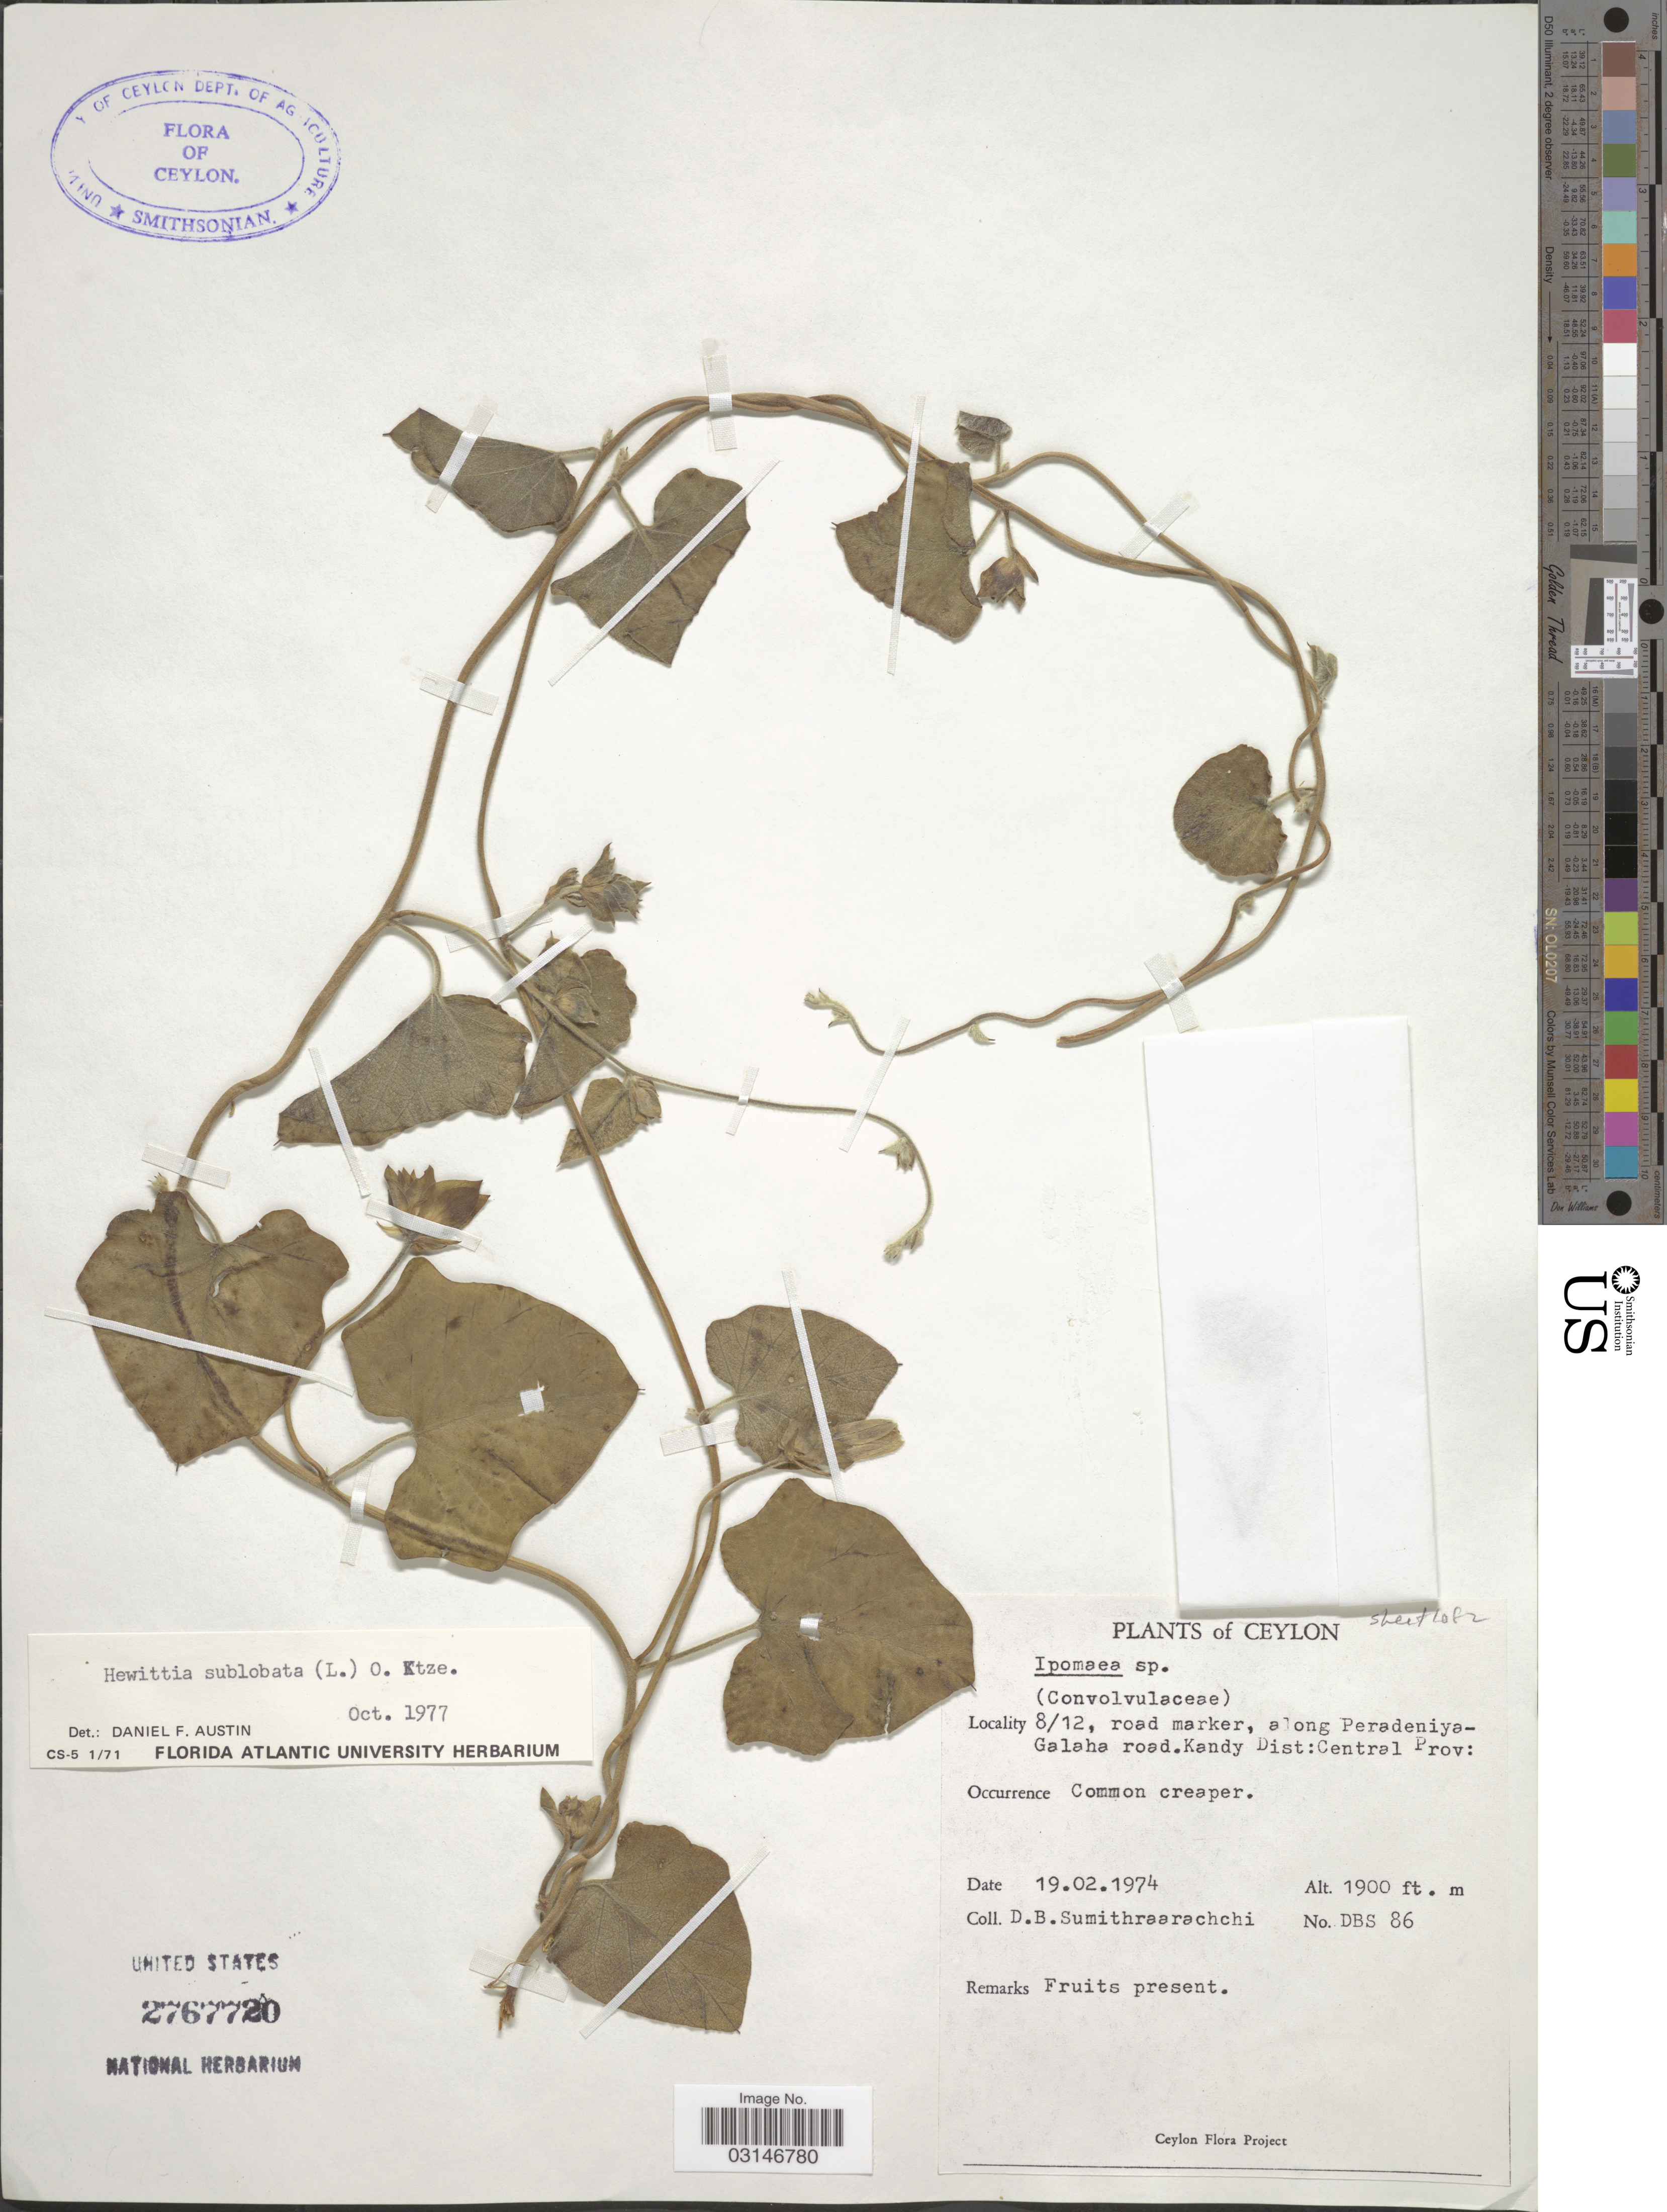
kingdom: Plantae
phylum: Tracheophyta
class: Magnoliopsida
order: Solanales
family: Convolvulaceae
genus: Hewittia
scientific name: Hewittia sublobata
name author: (L. f.) Kuntze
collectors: D. B. Sumithraarachchi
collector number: DBS86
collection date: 1974-02-19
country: Sri Lanka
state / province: Central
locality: Ceylon, 8/12, road marker, along Peradeniya-Galaha road. Kandy Dist: Central Prov.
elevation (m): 579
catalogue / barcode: US 2767720